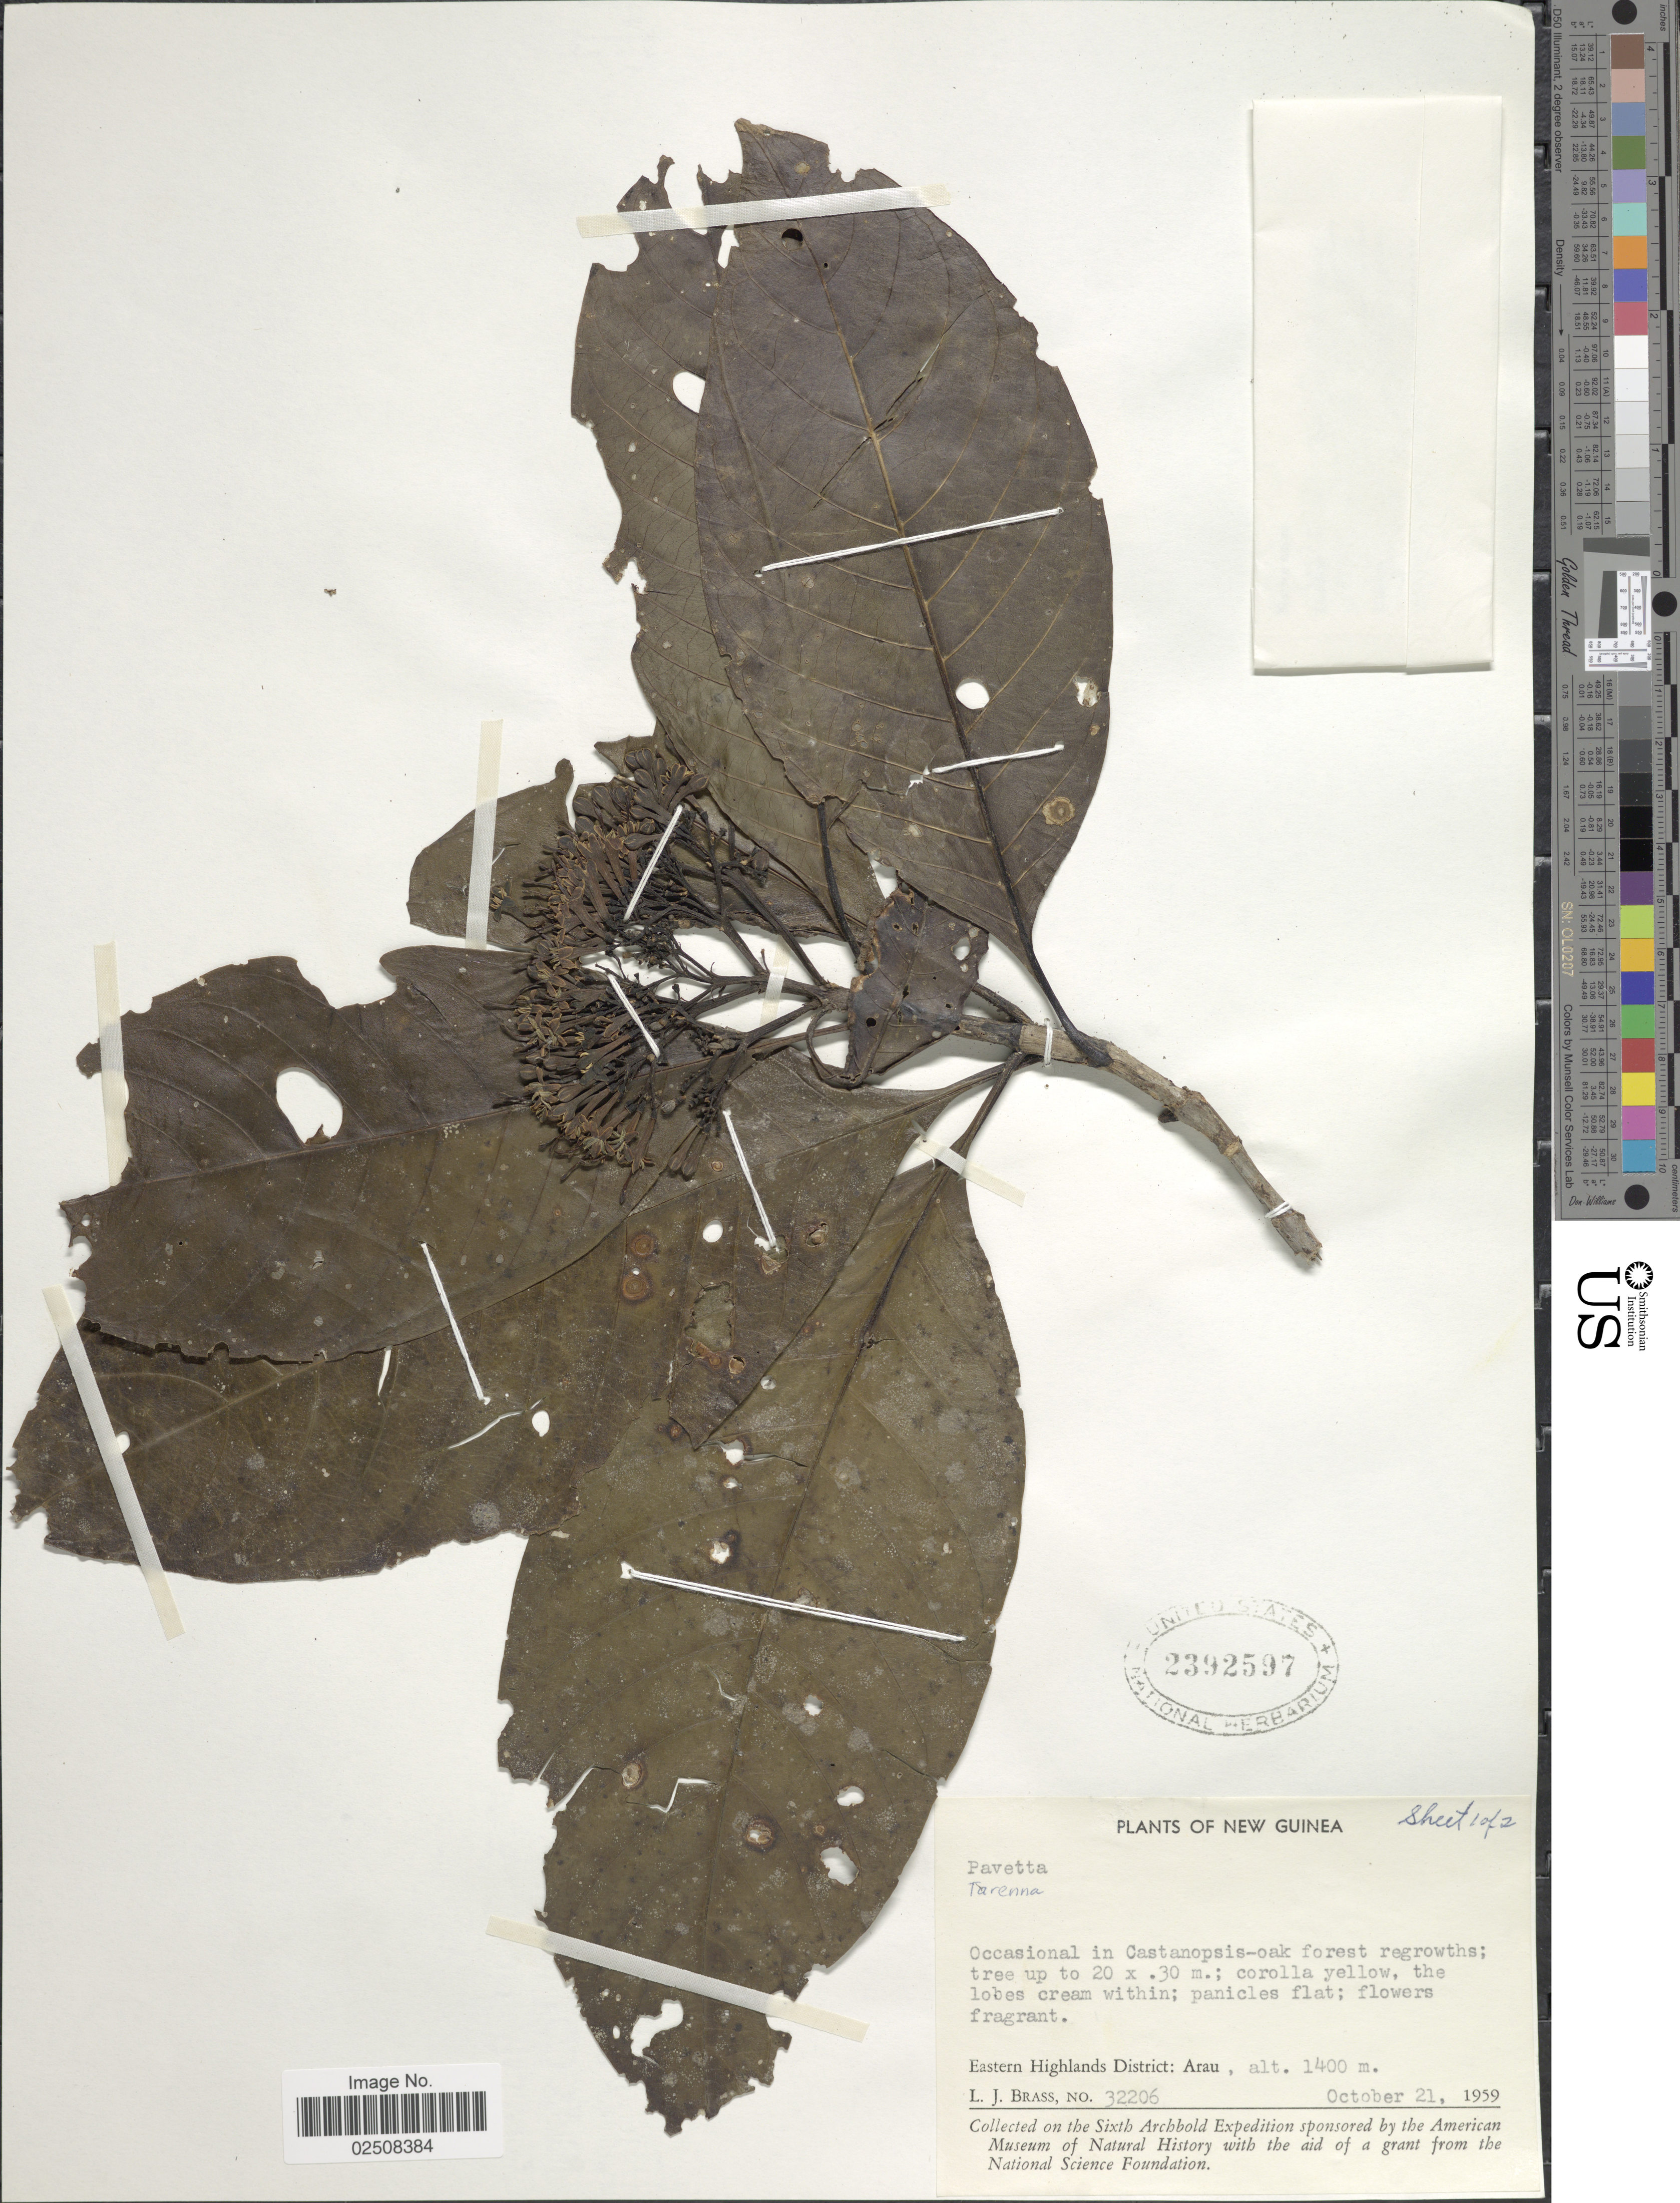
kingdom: Plantae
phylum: Tracheophyta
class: Magnoliopsida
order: Gentianales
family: Rubiaceae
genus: Pavetta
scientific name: Pavetta sp.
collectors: L. J. Brass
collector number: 32206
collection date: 1959-10-21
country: Papua New Guinea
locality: New Guinea, Occasional in Castanopsis-oak forest regrowths; Eastern Highlands District: Arau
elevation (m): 1400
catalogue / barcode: US 2392597